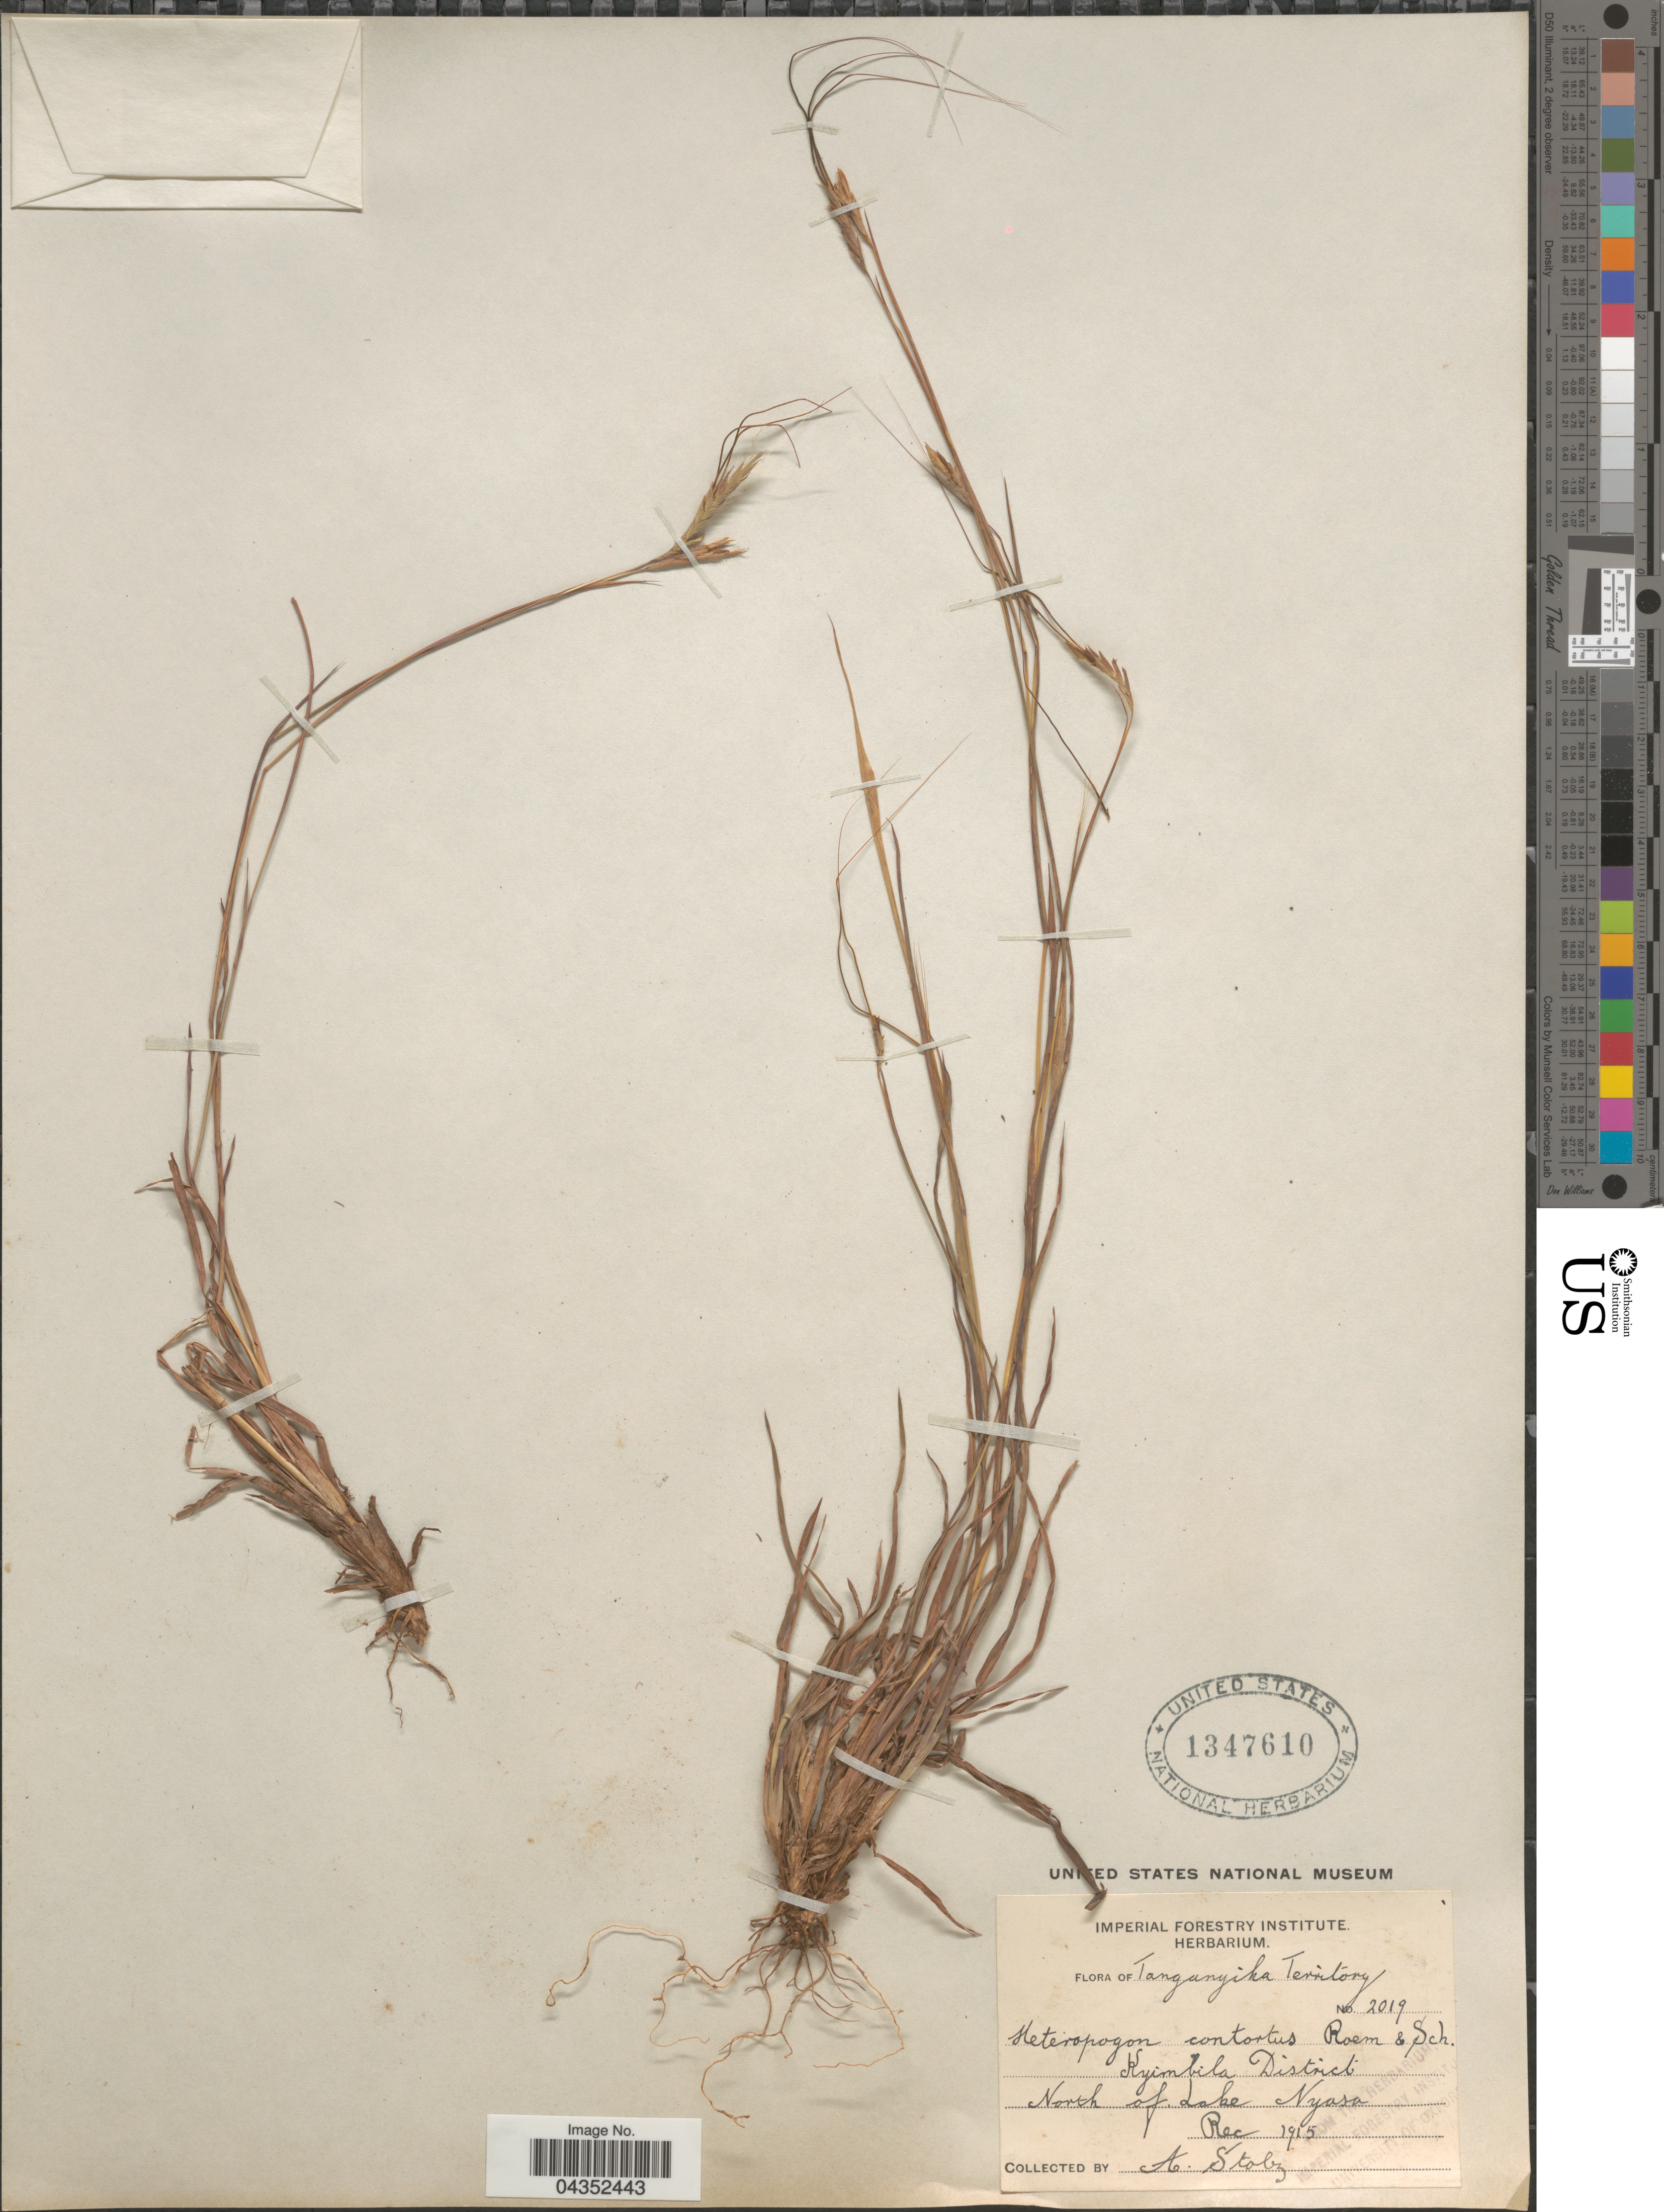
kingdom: Plantae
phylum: Tracheophyta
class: Liliopsida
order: Poales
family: Poaceae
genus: Heteropogon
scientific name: Heteropogon contortus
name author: (L.) P. Beauv. ex Roem. & Schult.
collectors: A. Stolz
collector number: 2019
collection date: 1915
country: Tanzania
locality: Tanganyika Territory. North of Lake Nyasa.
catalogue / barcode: US 1347610